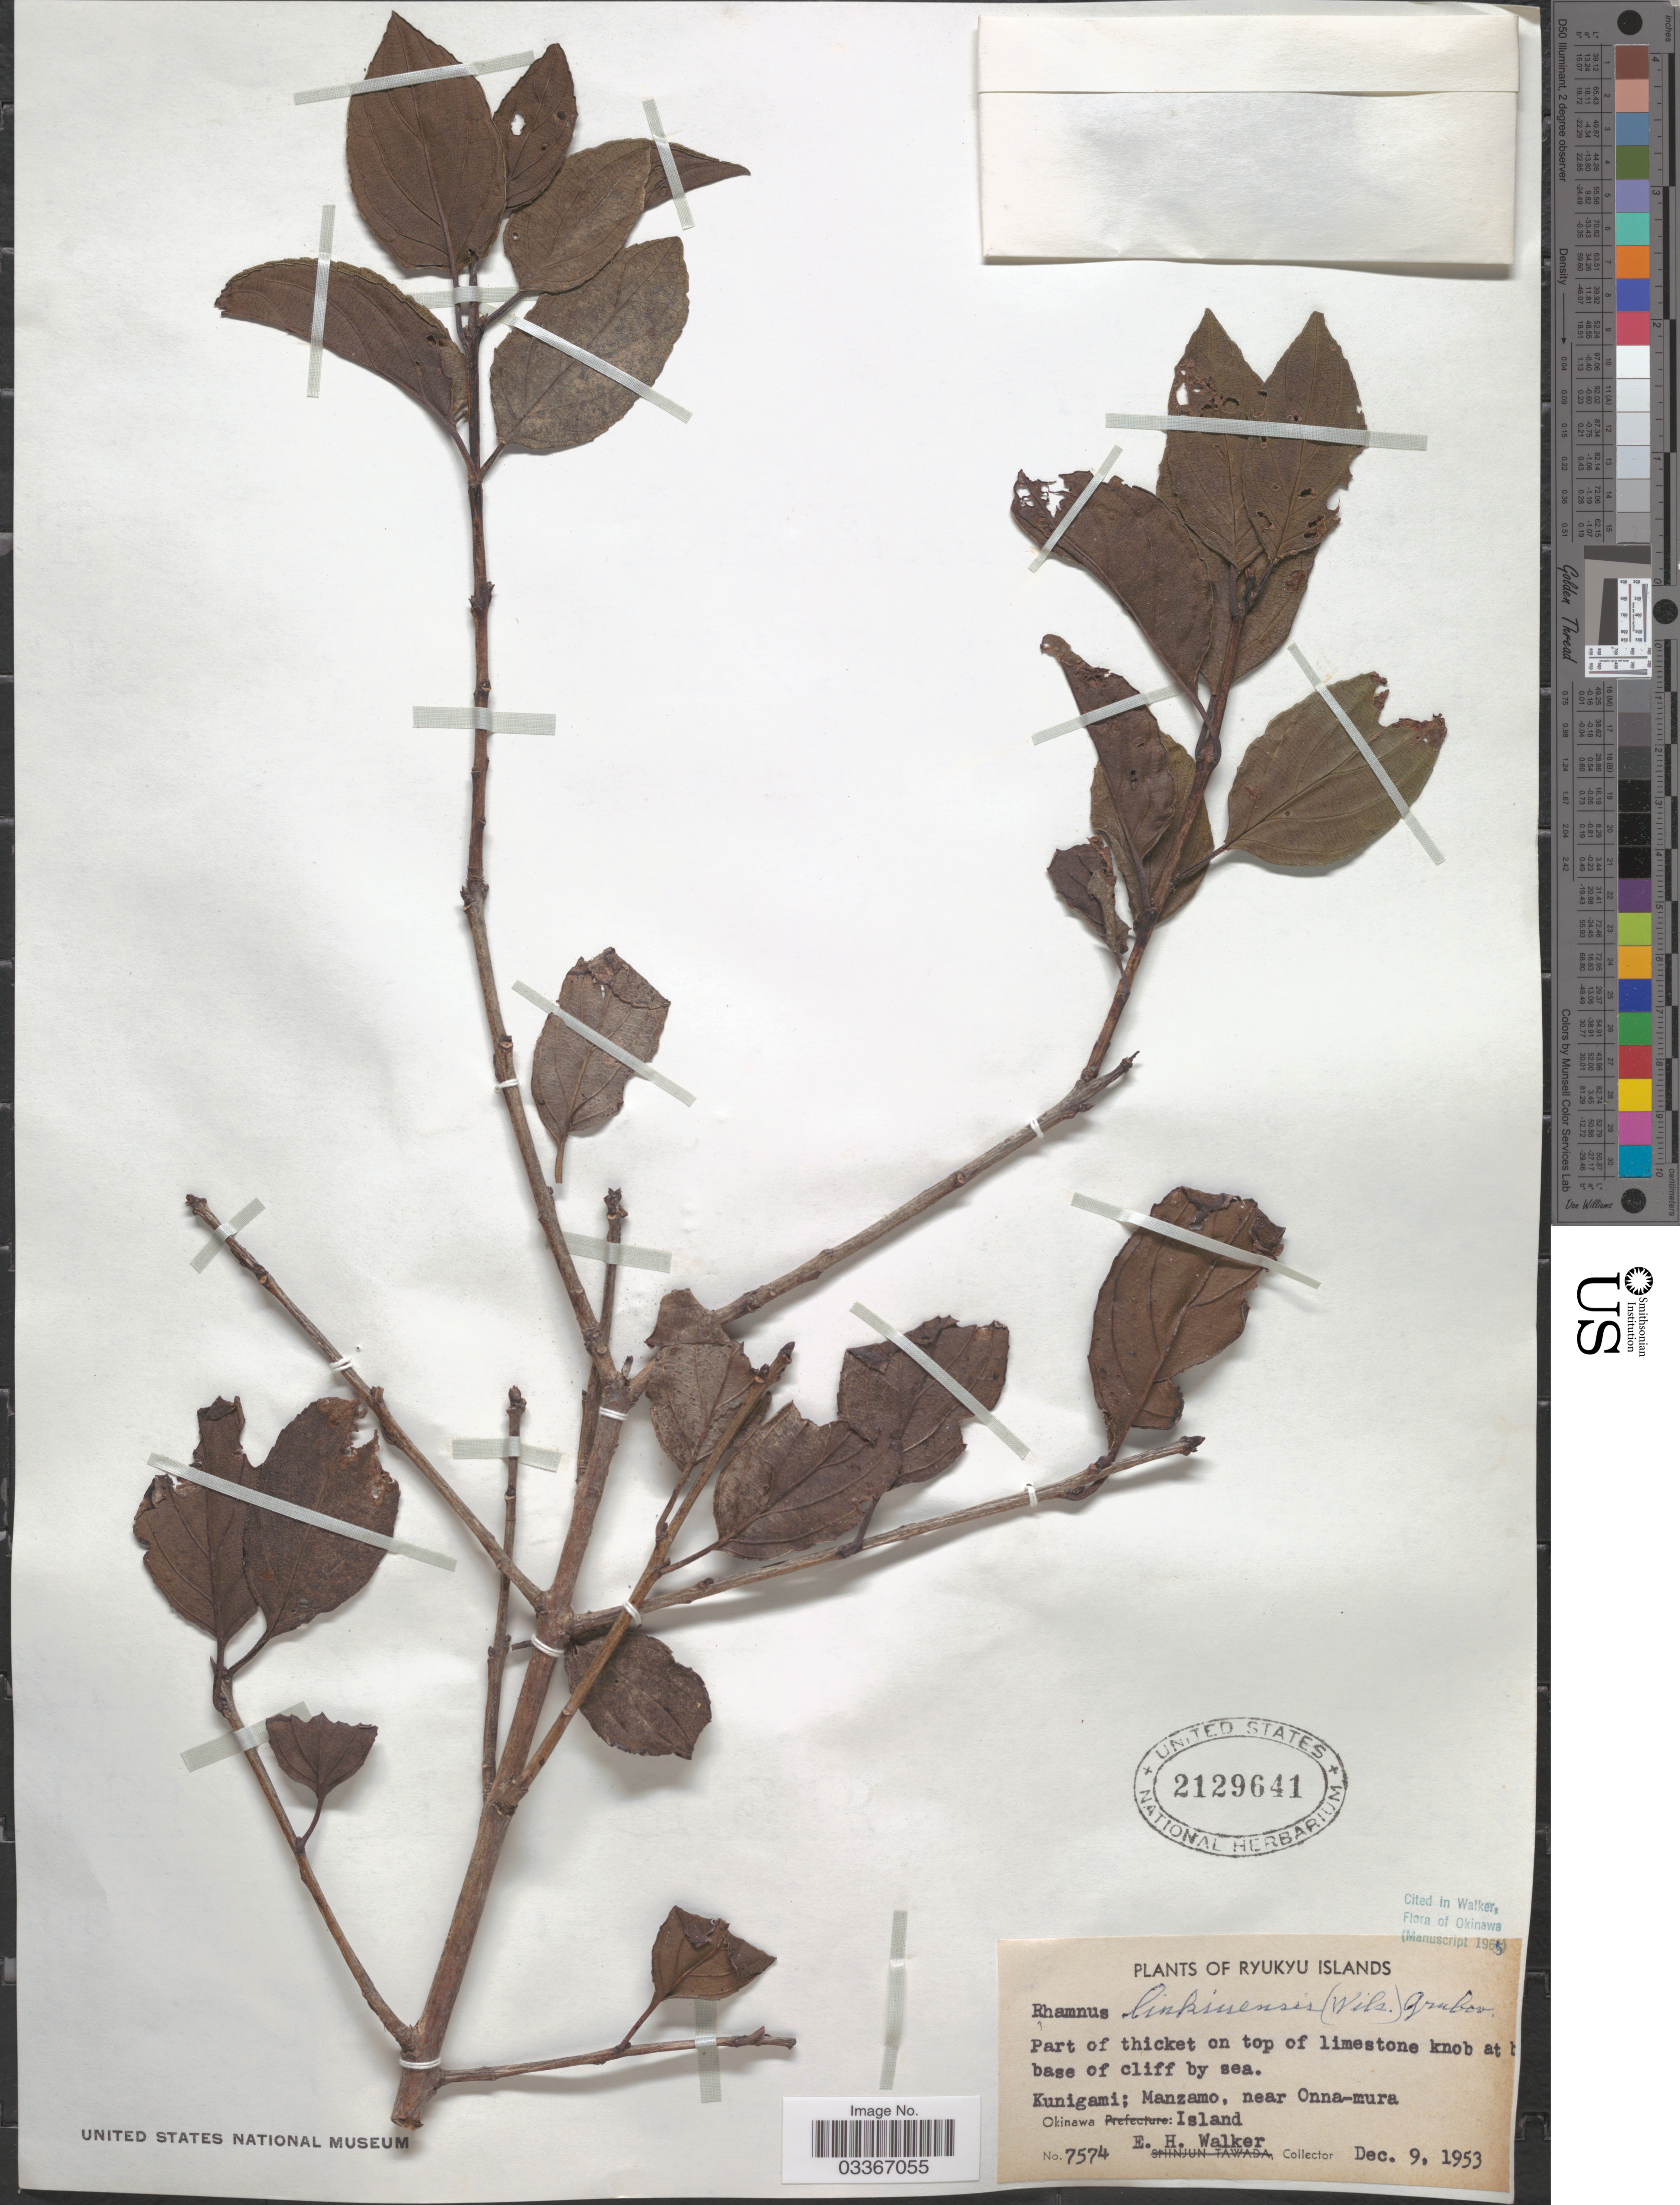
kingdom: Plantae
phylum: Tracheophyta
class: Magnoliopsida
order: Rosales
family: Rhamnaceae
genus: Rhamnus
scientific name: Rhamnus liukiuensis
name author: (E.H. Wilson) Koidz.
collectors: E. H. Walker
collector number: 7574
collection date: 1953-12-09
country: Japan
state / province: Okinawa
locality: Ryukyu Islands. Kunigama; Manzamo, near Onna-mura. Okinawa Island.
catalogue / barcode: US 2129641